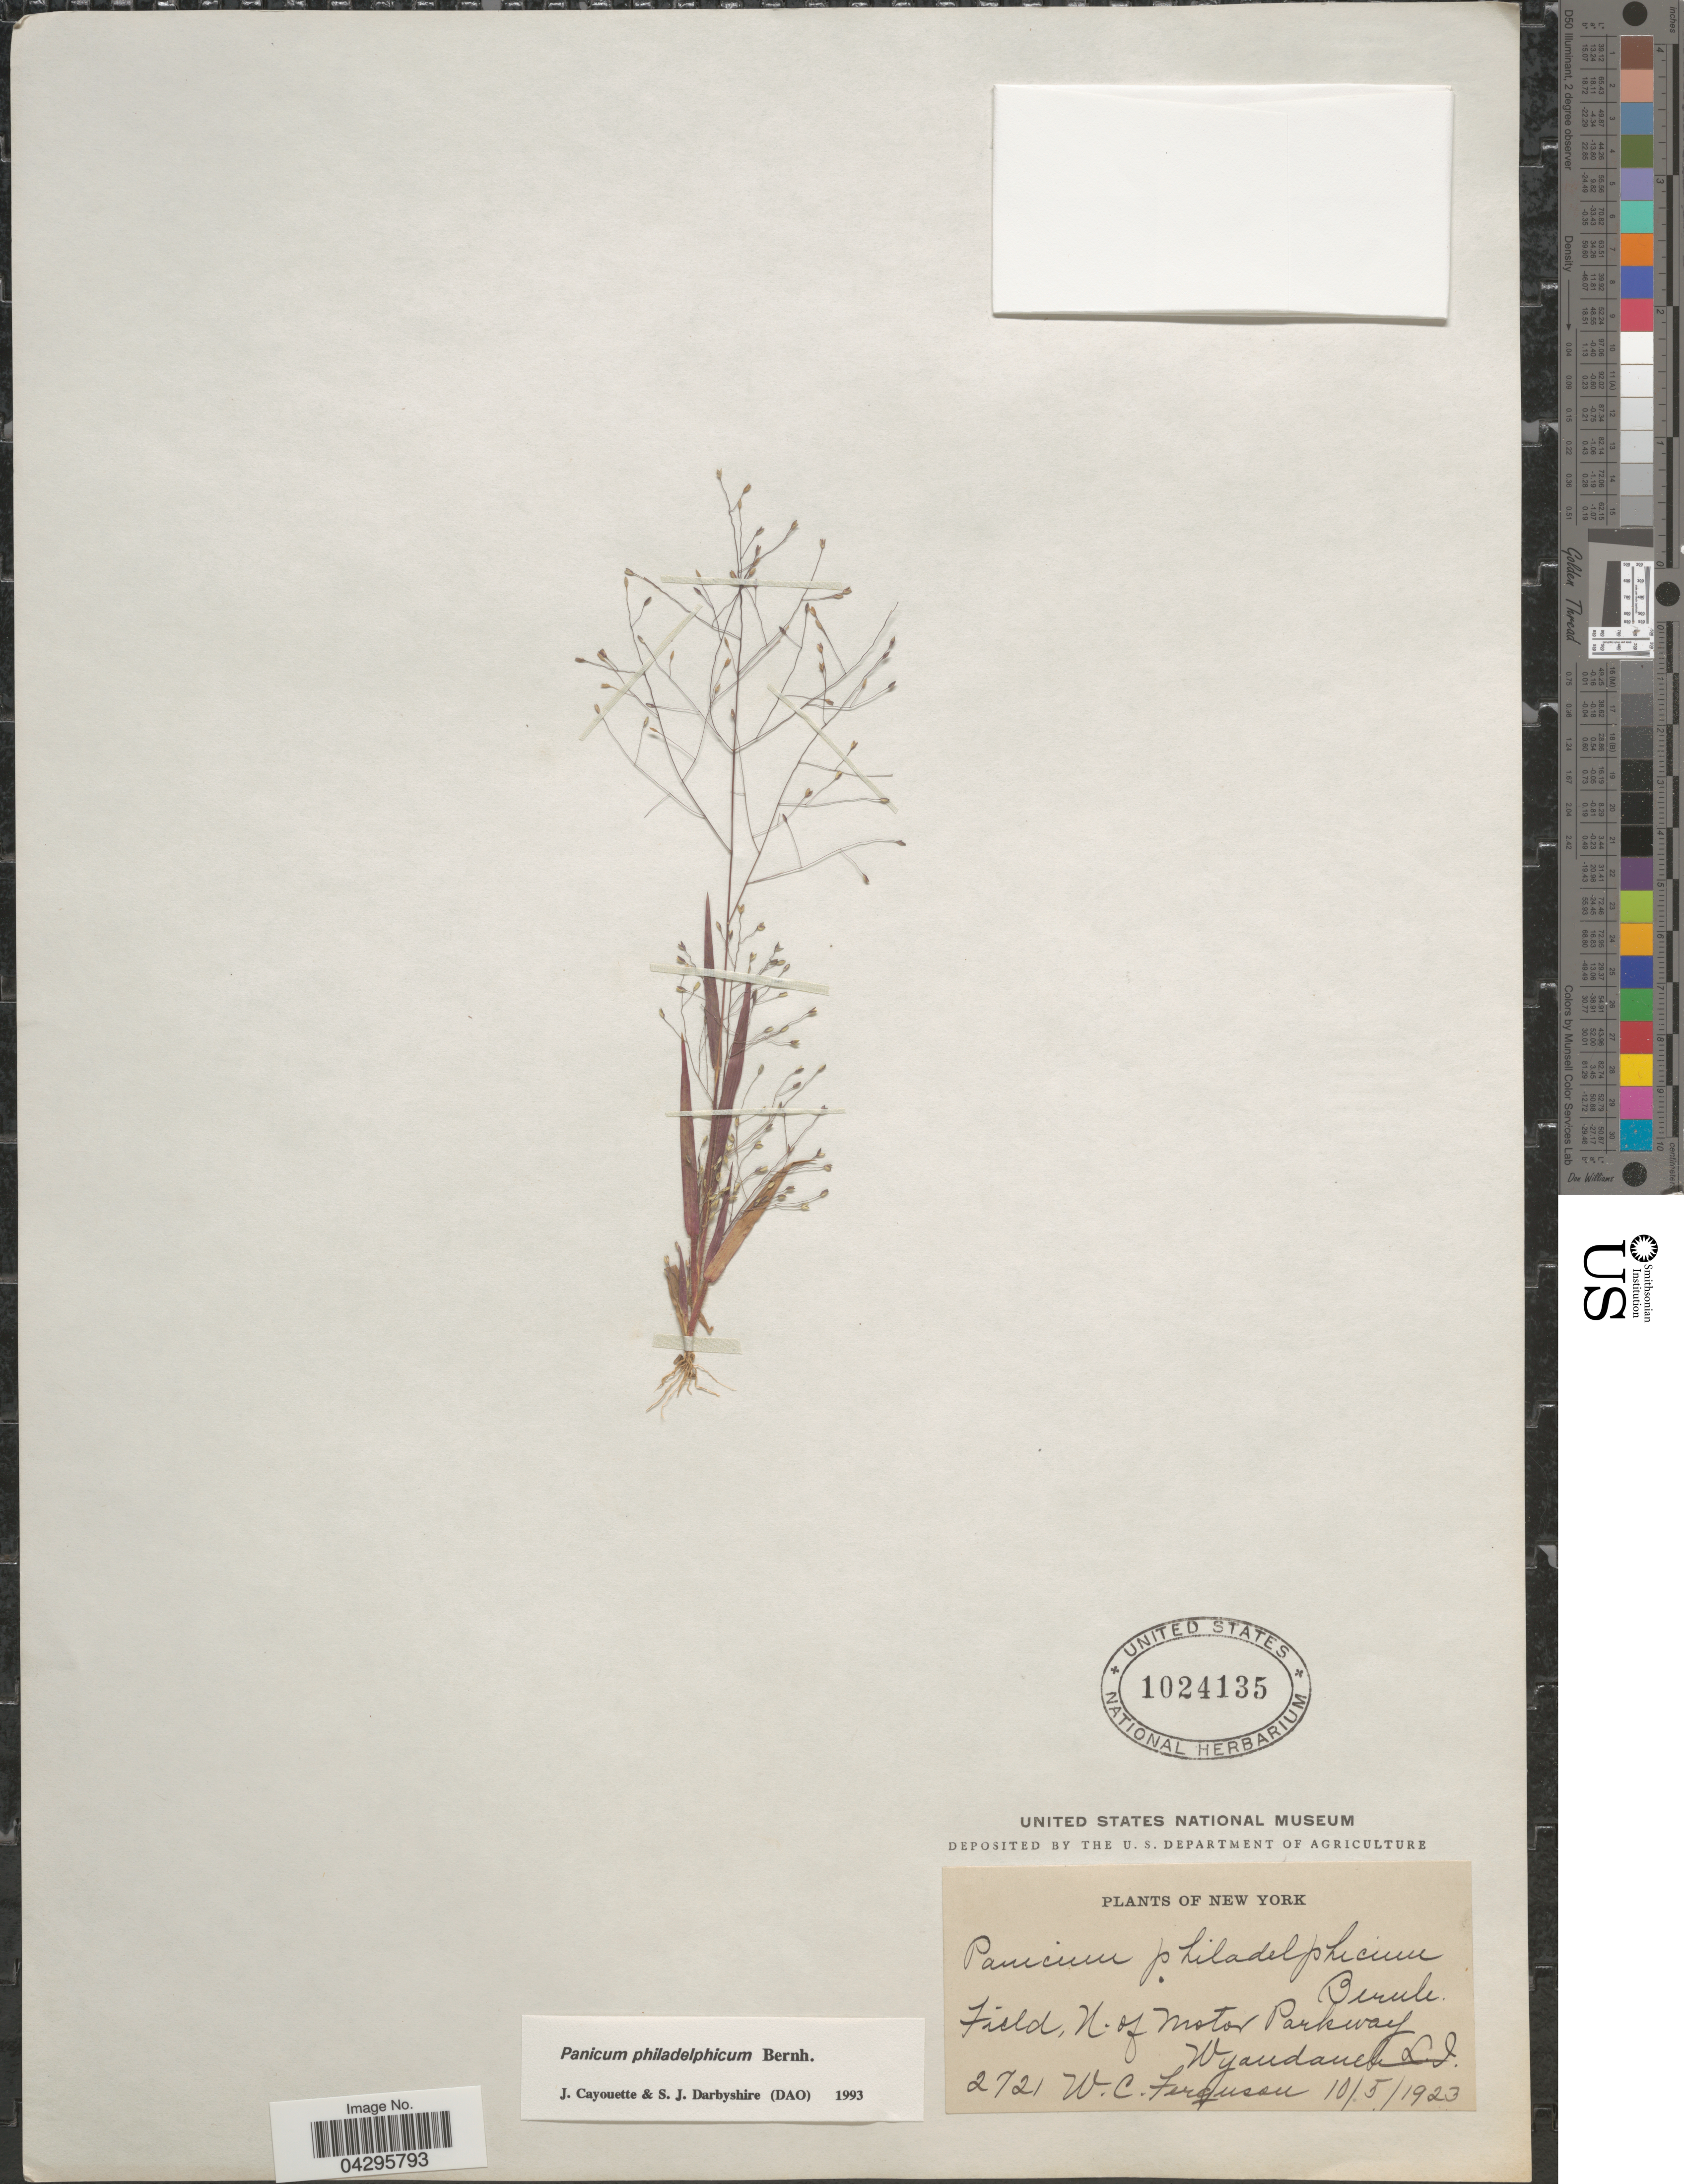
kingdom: Plantae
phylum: Tracheophyta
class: Liliopsida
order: Poales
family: Poaceae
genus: Panicum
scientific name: Panicum philadelphicum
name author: Bernh. ex Trin.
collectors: W. Ferguson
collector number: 2721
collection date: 1923-10-05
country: United States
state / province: New York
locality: Field, N. of Motor Parkway Wyandanch, L. I.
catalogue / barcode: US 1024135